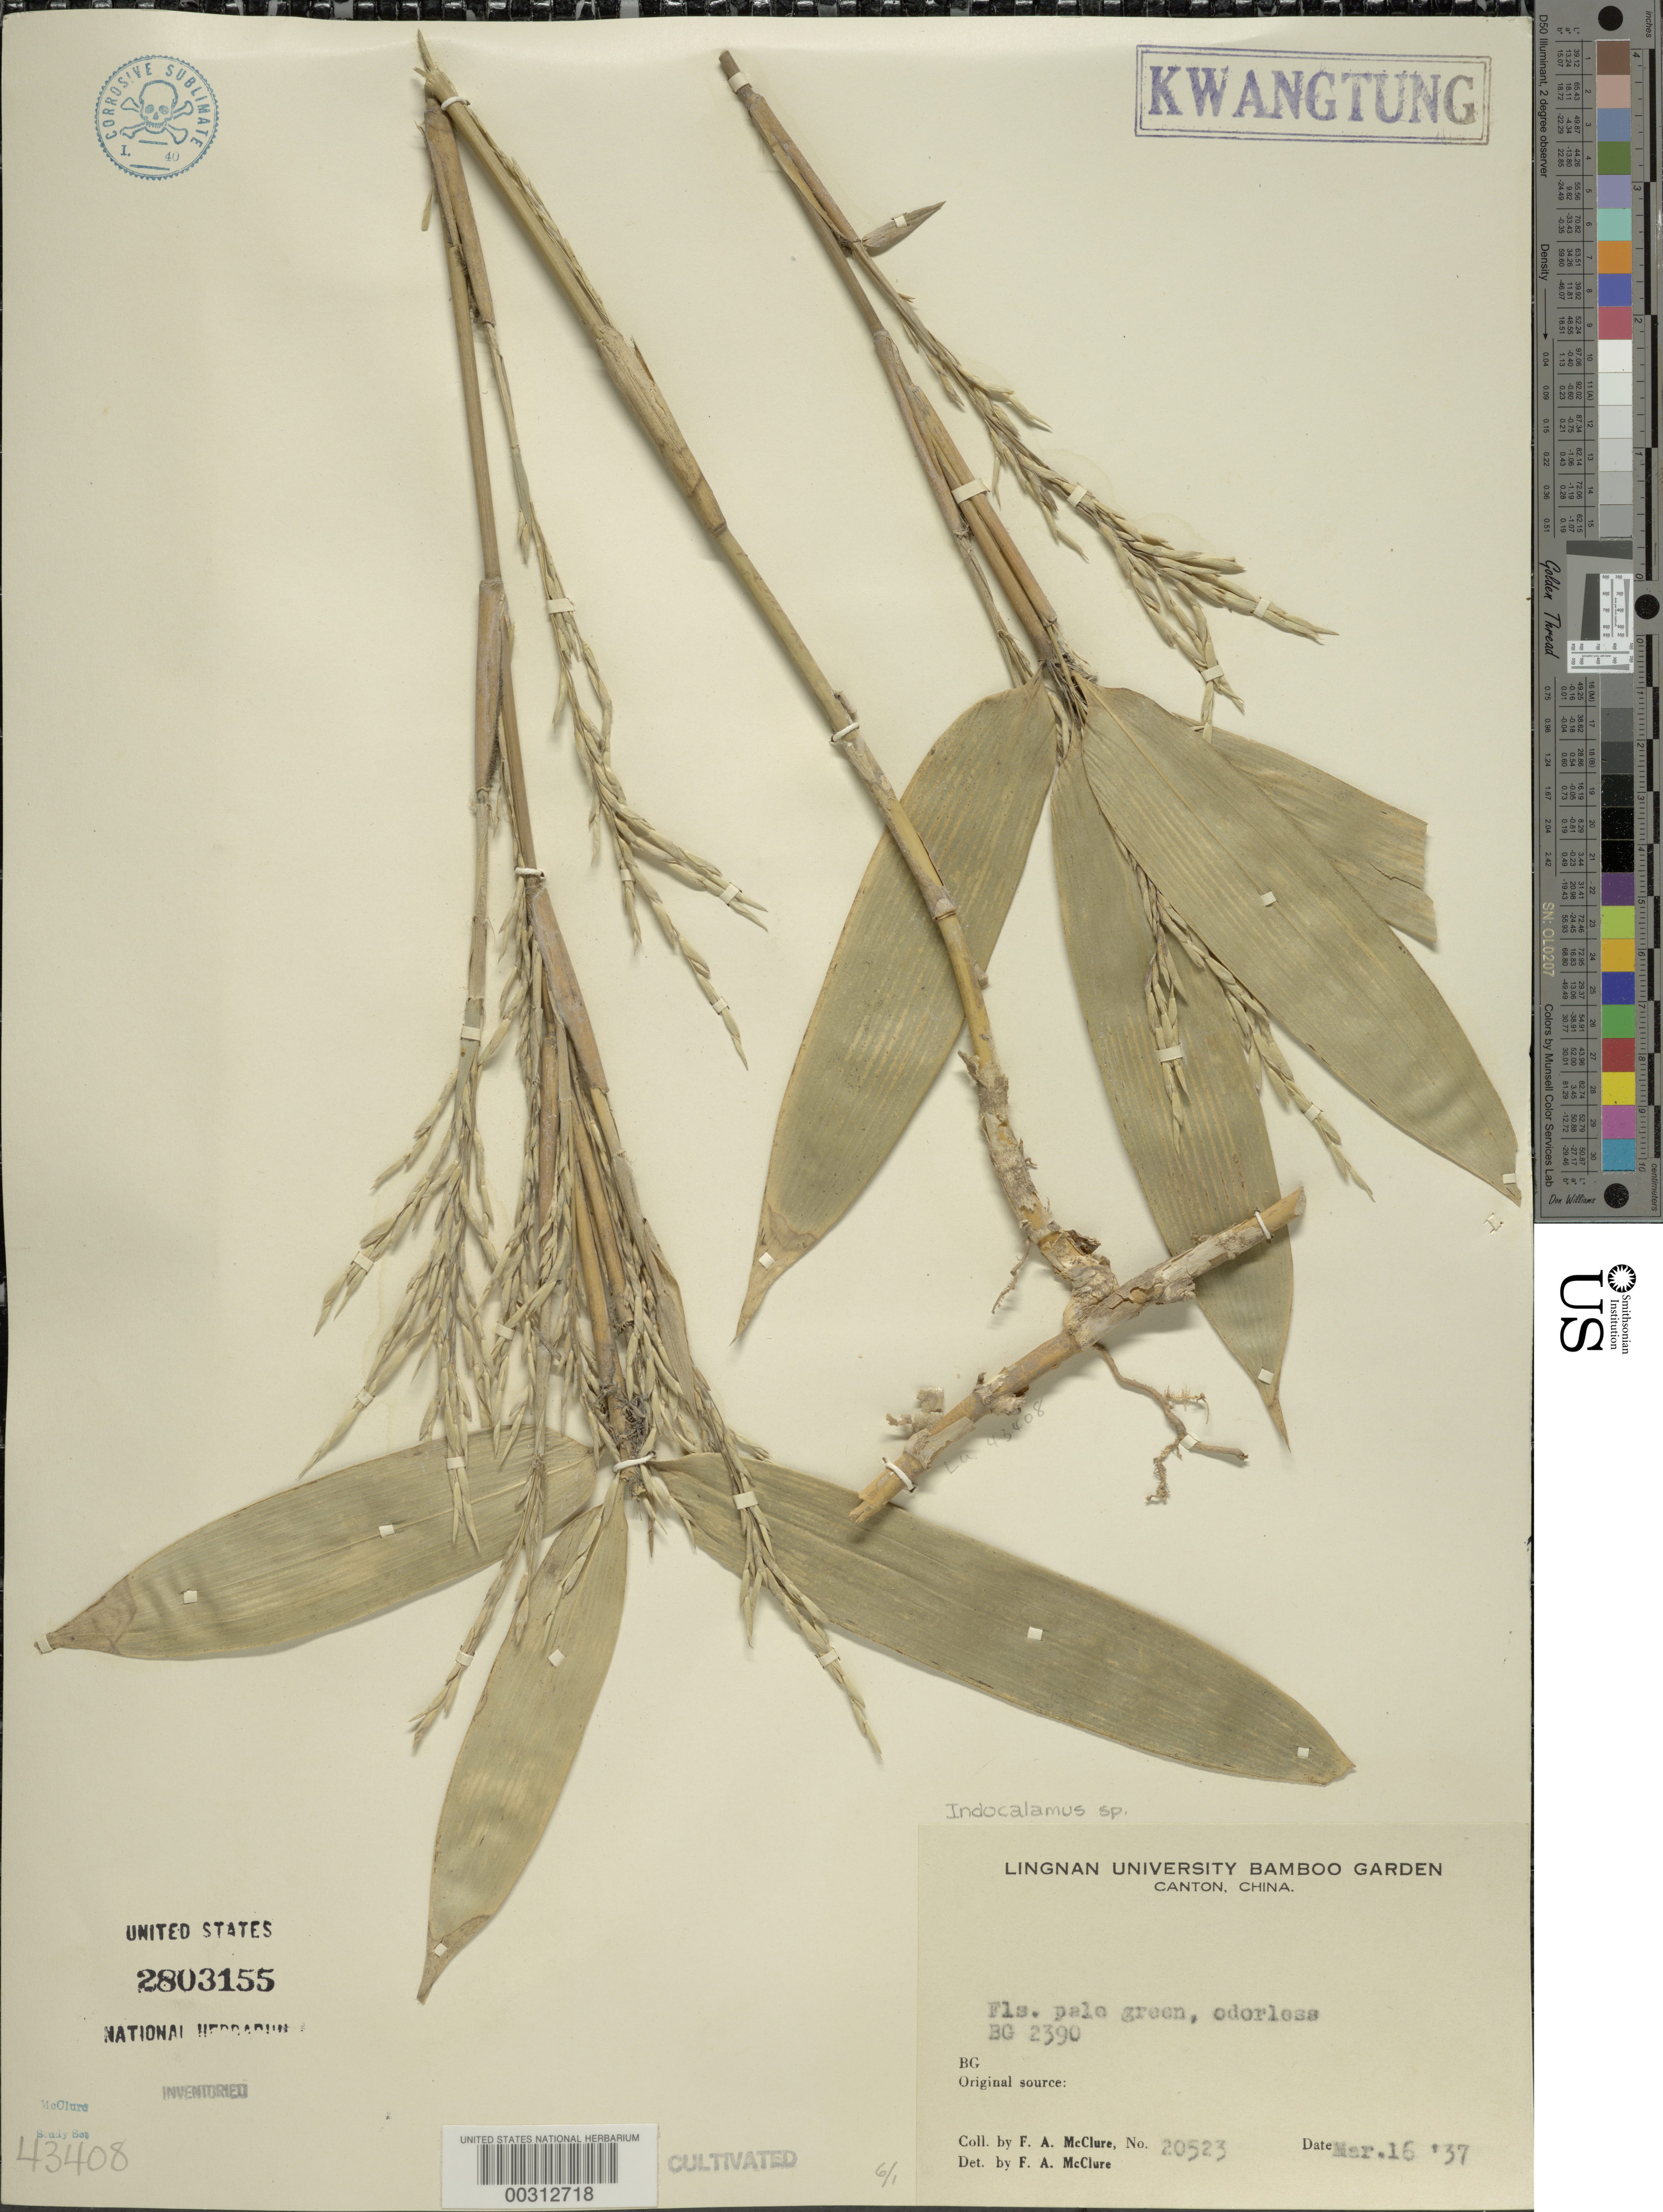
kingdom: Plantae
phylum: Tracheophyta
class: Liliopsida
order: Poales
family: Poaceae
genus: Indocalamus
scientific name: Indocalamus sp.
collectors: F. A. McClure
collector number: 20523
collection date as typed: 16 Mar 1937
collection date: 1937-03-16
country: China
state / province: Guangdong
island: Honam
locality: Lingnan univ. bg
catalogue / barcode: US 2803155